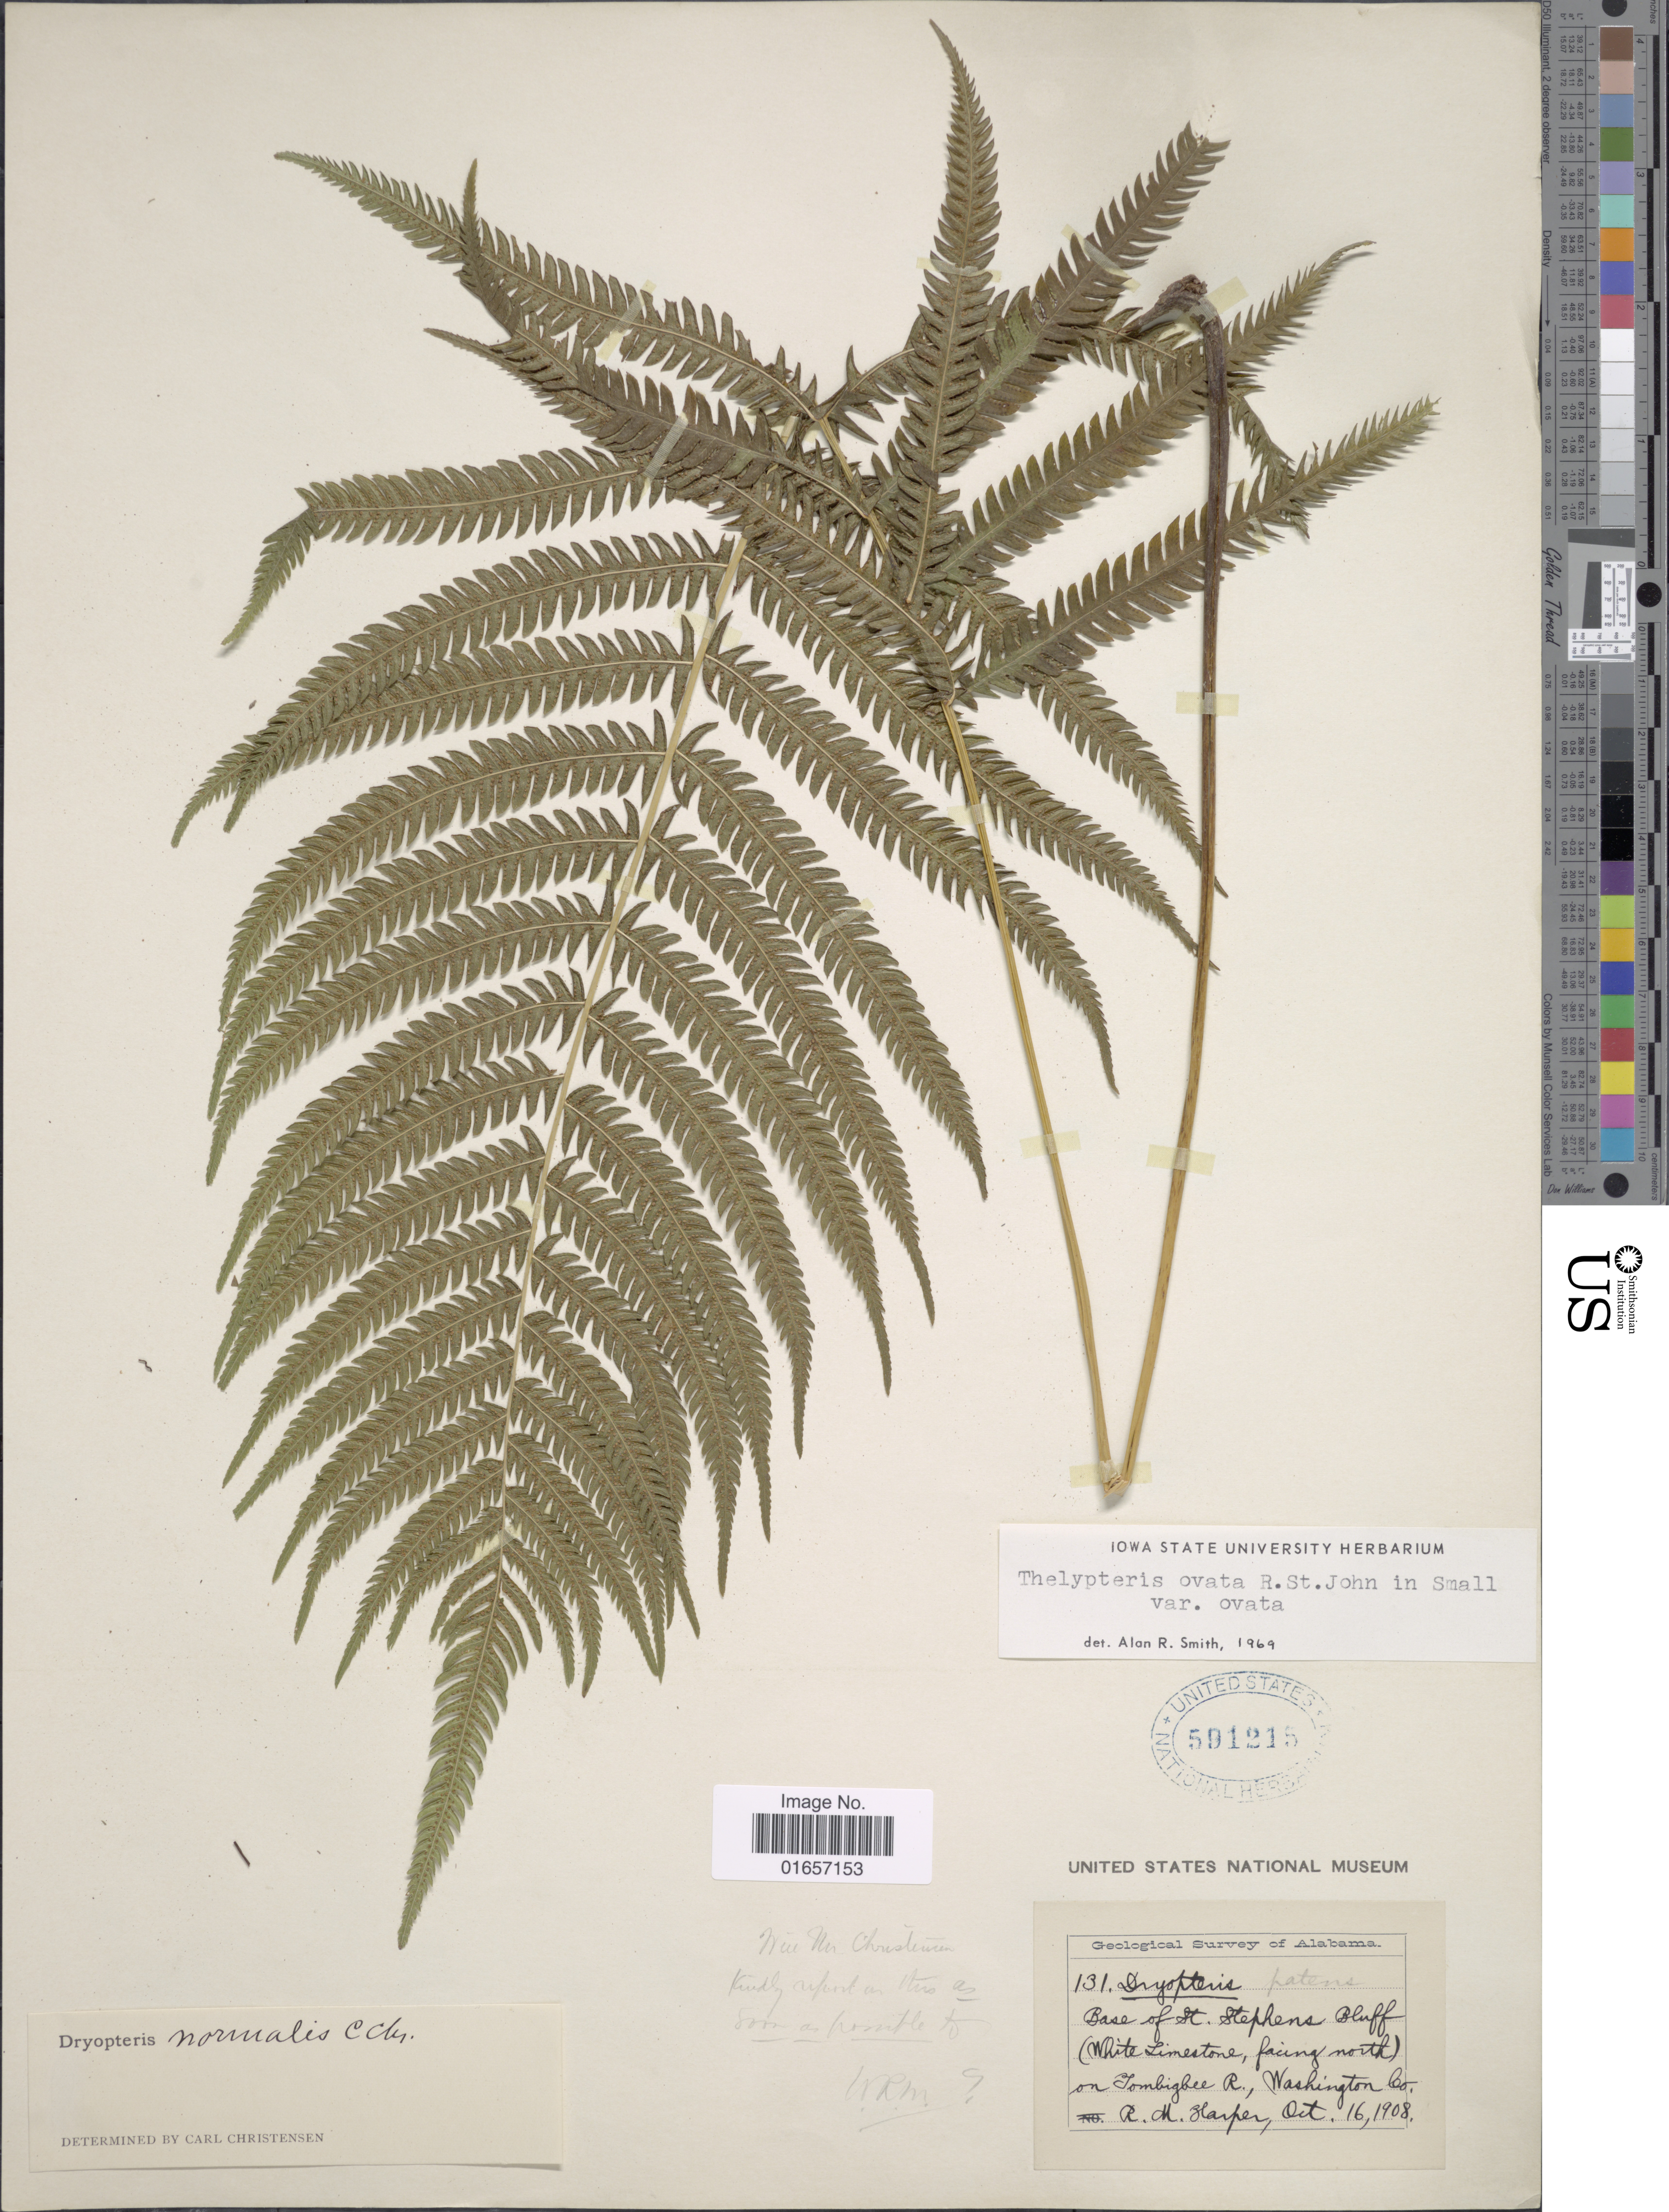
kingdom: Plantae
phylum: Tracheophyta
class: Polypodiopsida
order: Polypodiales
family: Thelypteridaceae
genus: Christella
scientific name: Christella ovata var. ovata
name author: (R.P. St. John) Á. Löve & D. Löve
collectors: R. M. Harper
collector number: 131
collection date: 1908-10-16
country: United States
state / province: Alabama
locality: White Limestone, facing north on Tombigbee R., Washington Co.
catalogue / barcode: US 591215